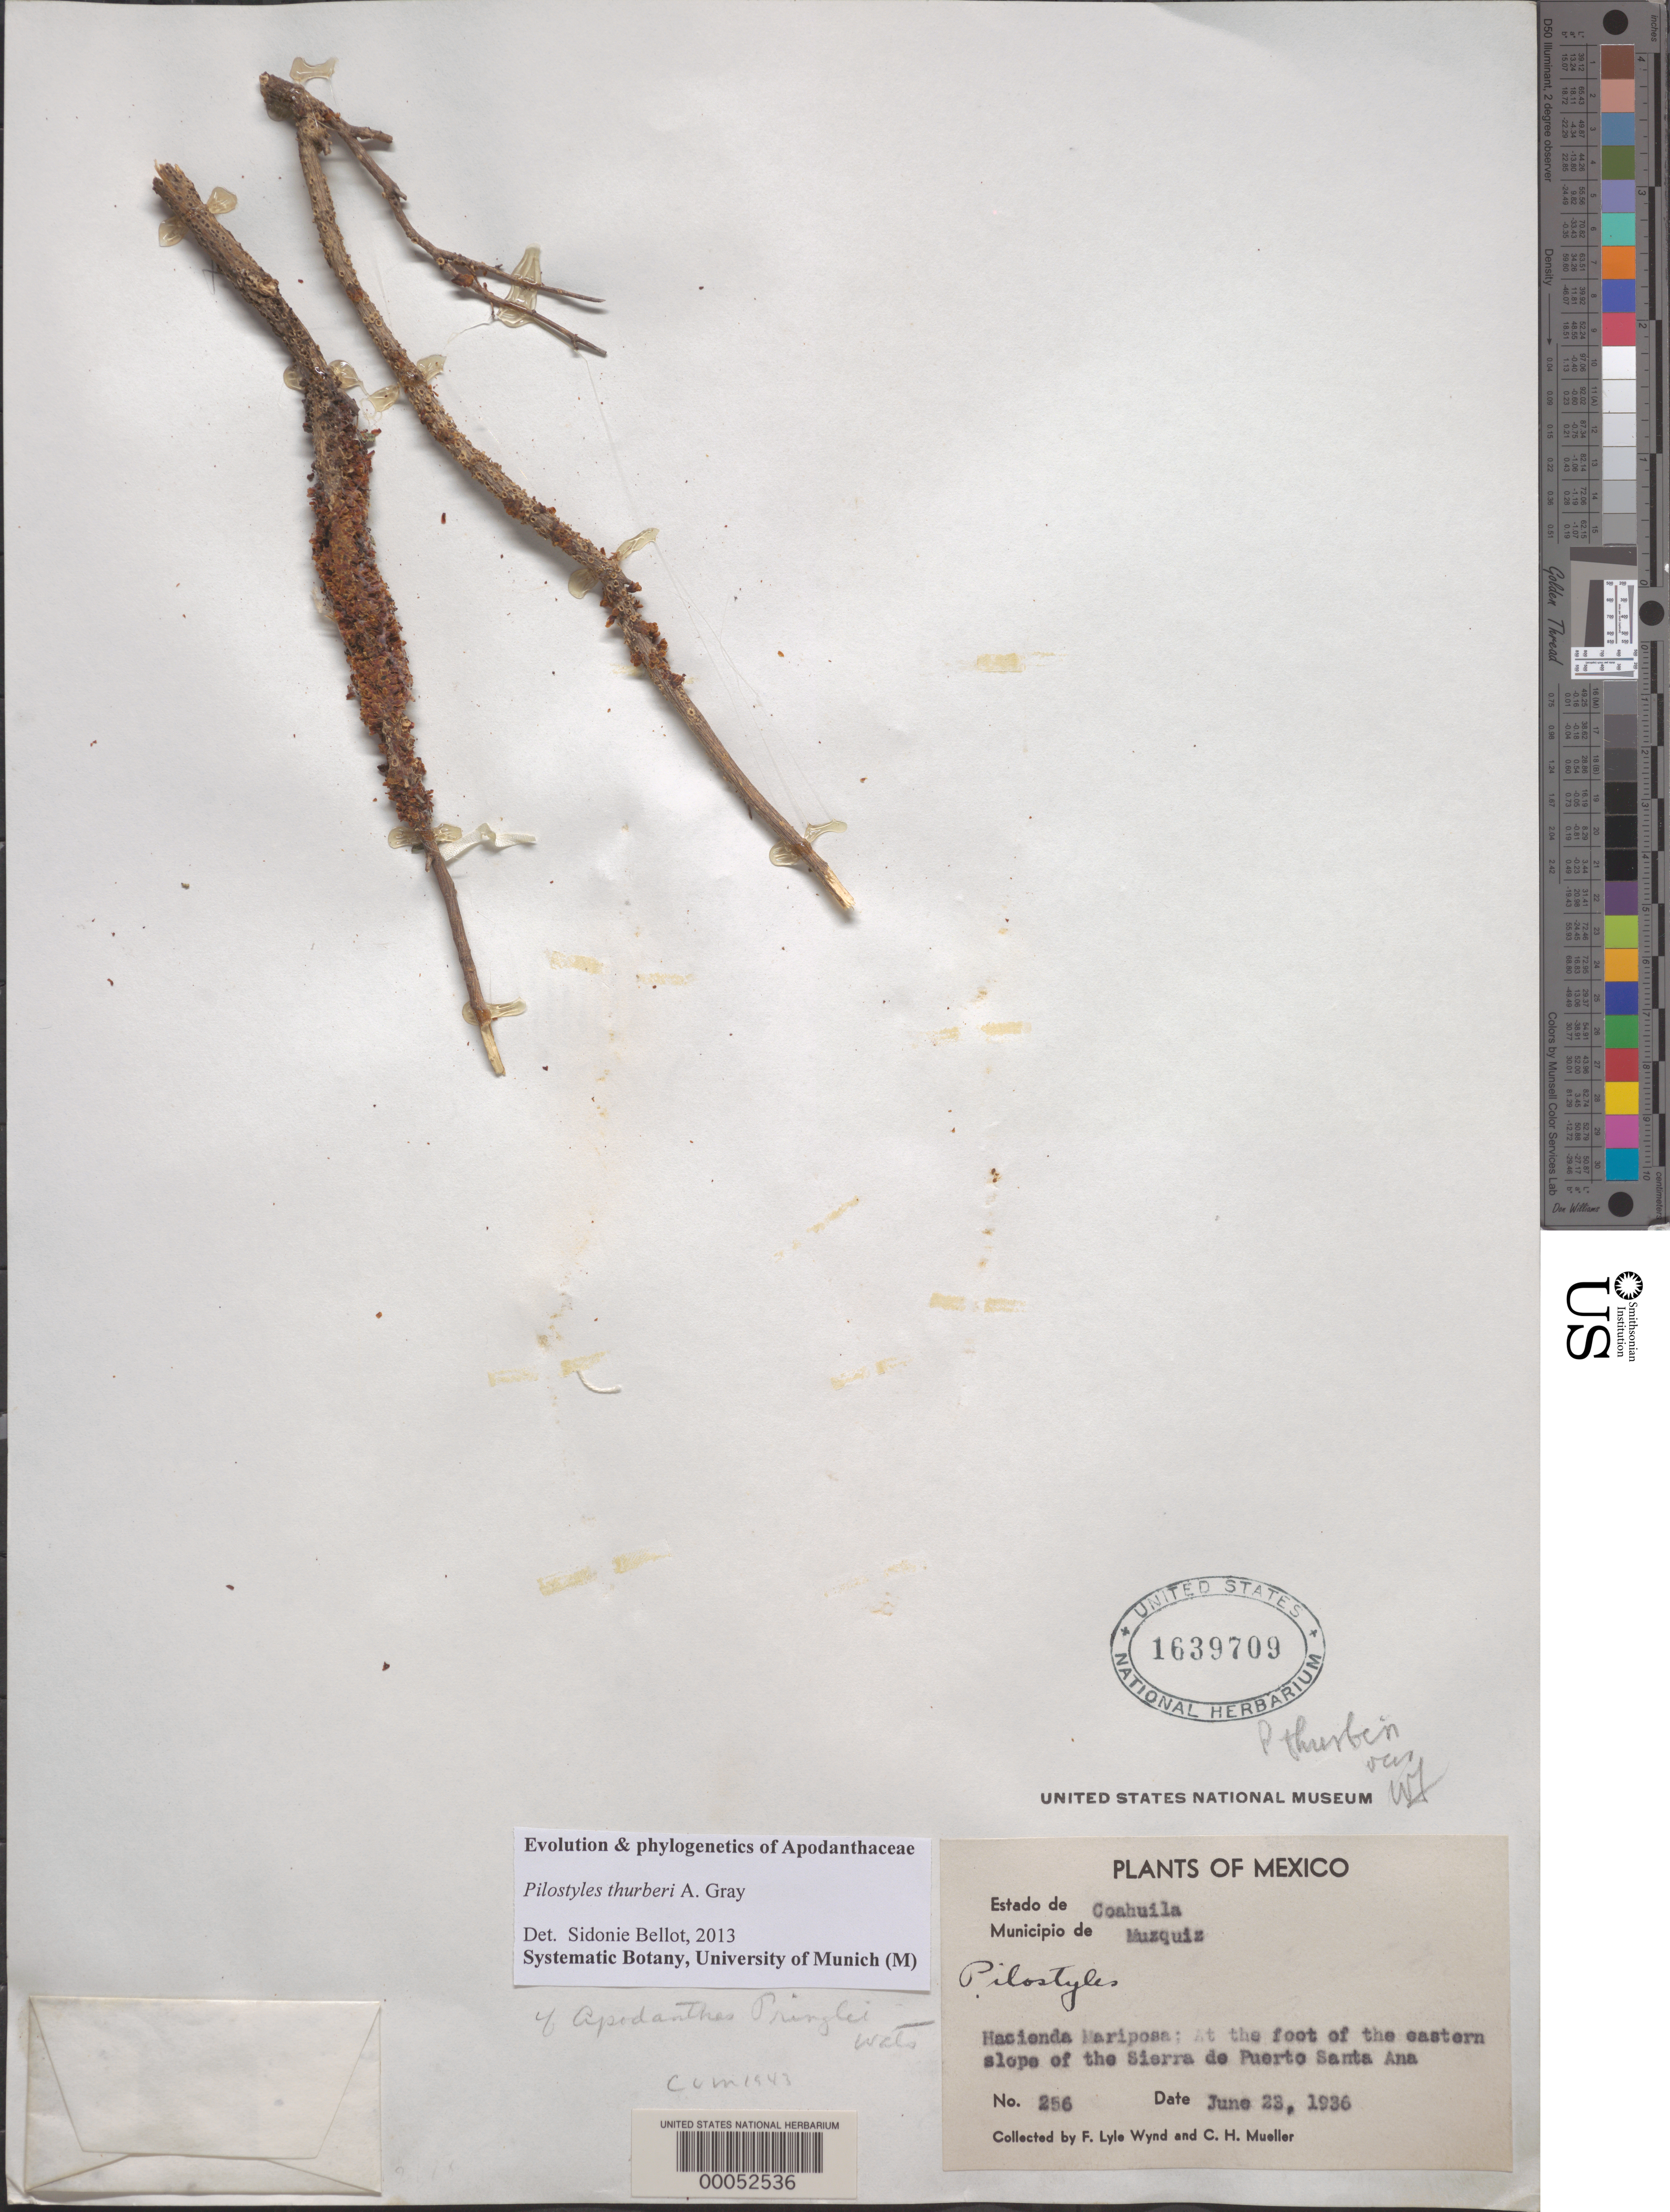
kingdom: Plantae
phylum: Tracheophyta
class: Magnoliopsida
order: Cucurbitales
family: Apodanthaceae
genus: Pilostyles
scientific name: Pilostyles thurberi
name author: A. Gray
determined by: Bellot, Sidonie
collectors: F. L. Wynd & C. H. Muller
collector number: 256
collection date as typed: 23 Jun 1936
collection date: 1936-06-23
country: Mexico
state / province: Coahuila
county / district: Múzquiz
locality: Hacienda Mariposa; at the foot of the eastern slope of the Sierra de Puerto Santa Ana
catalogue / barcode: US 1639709